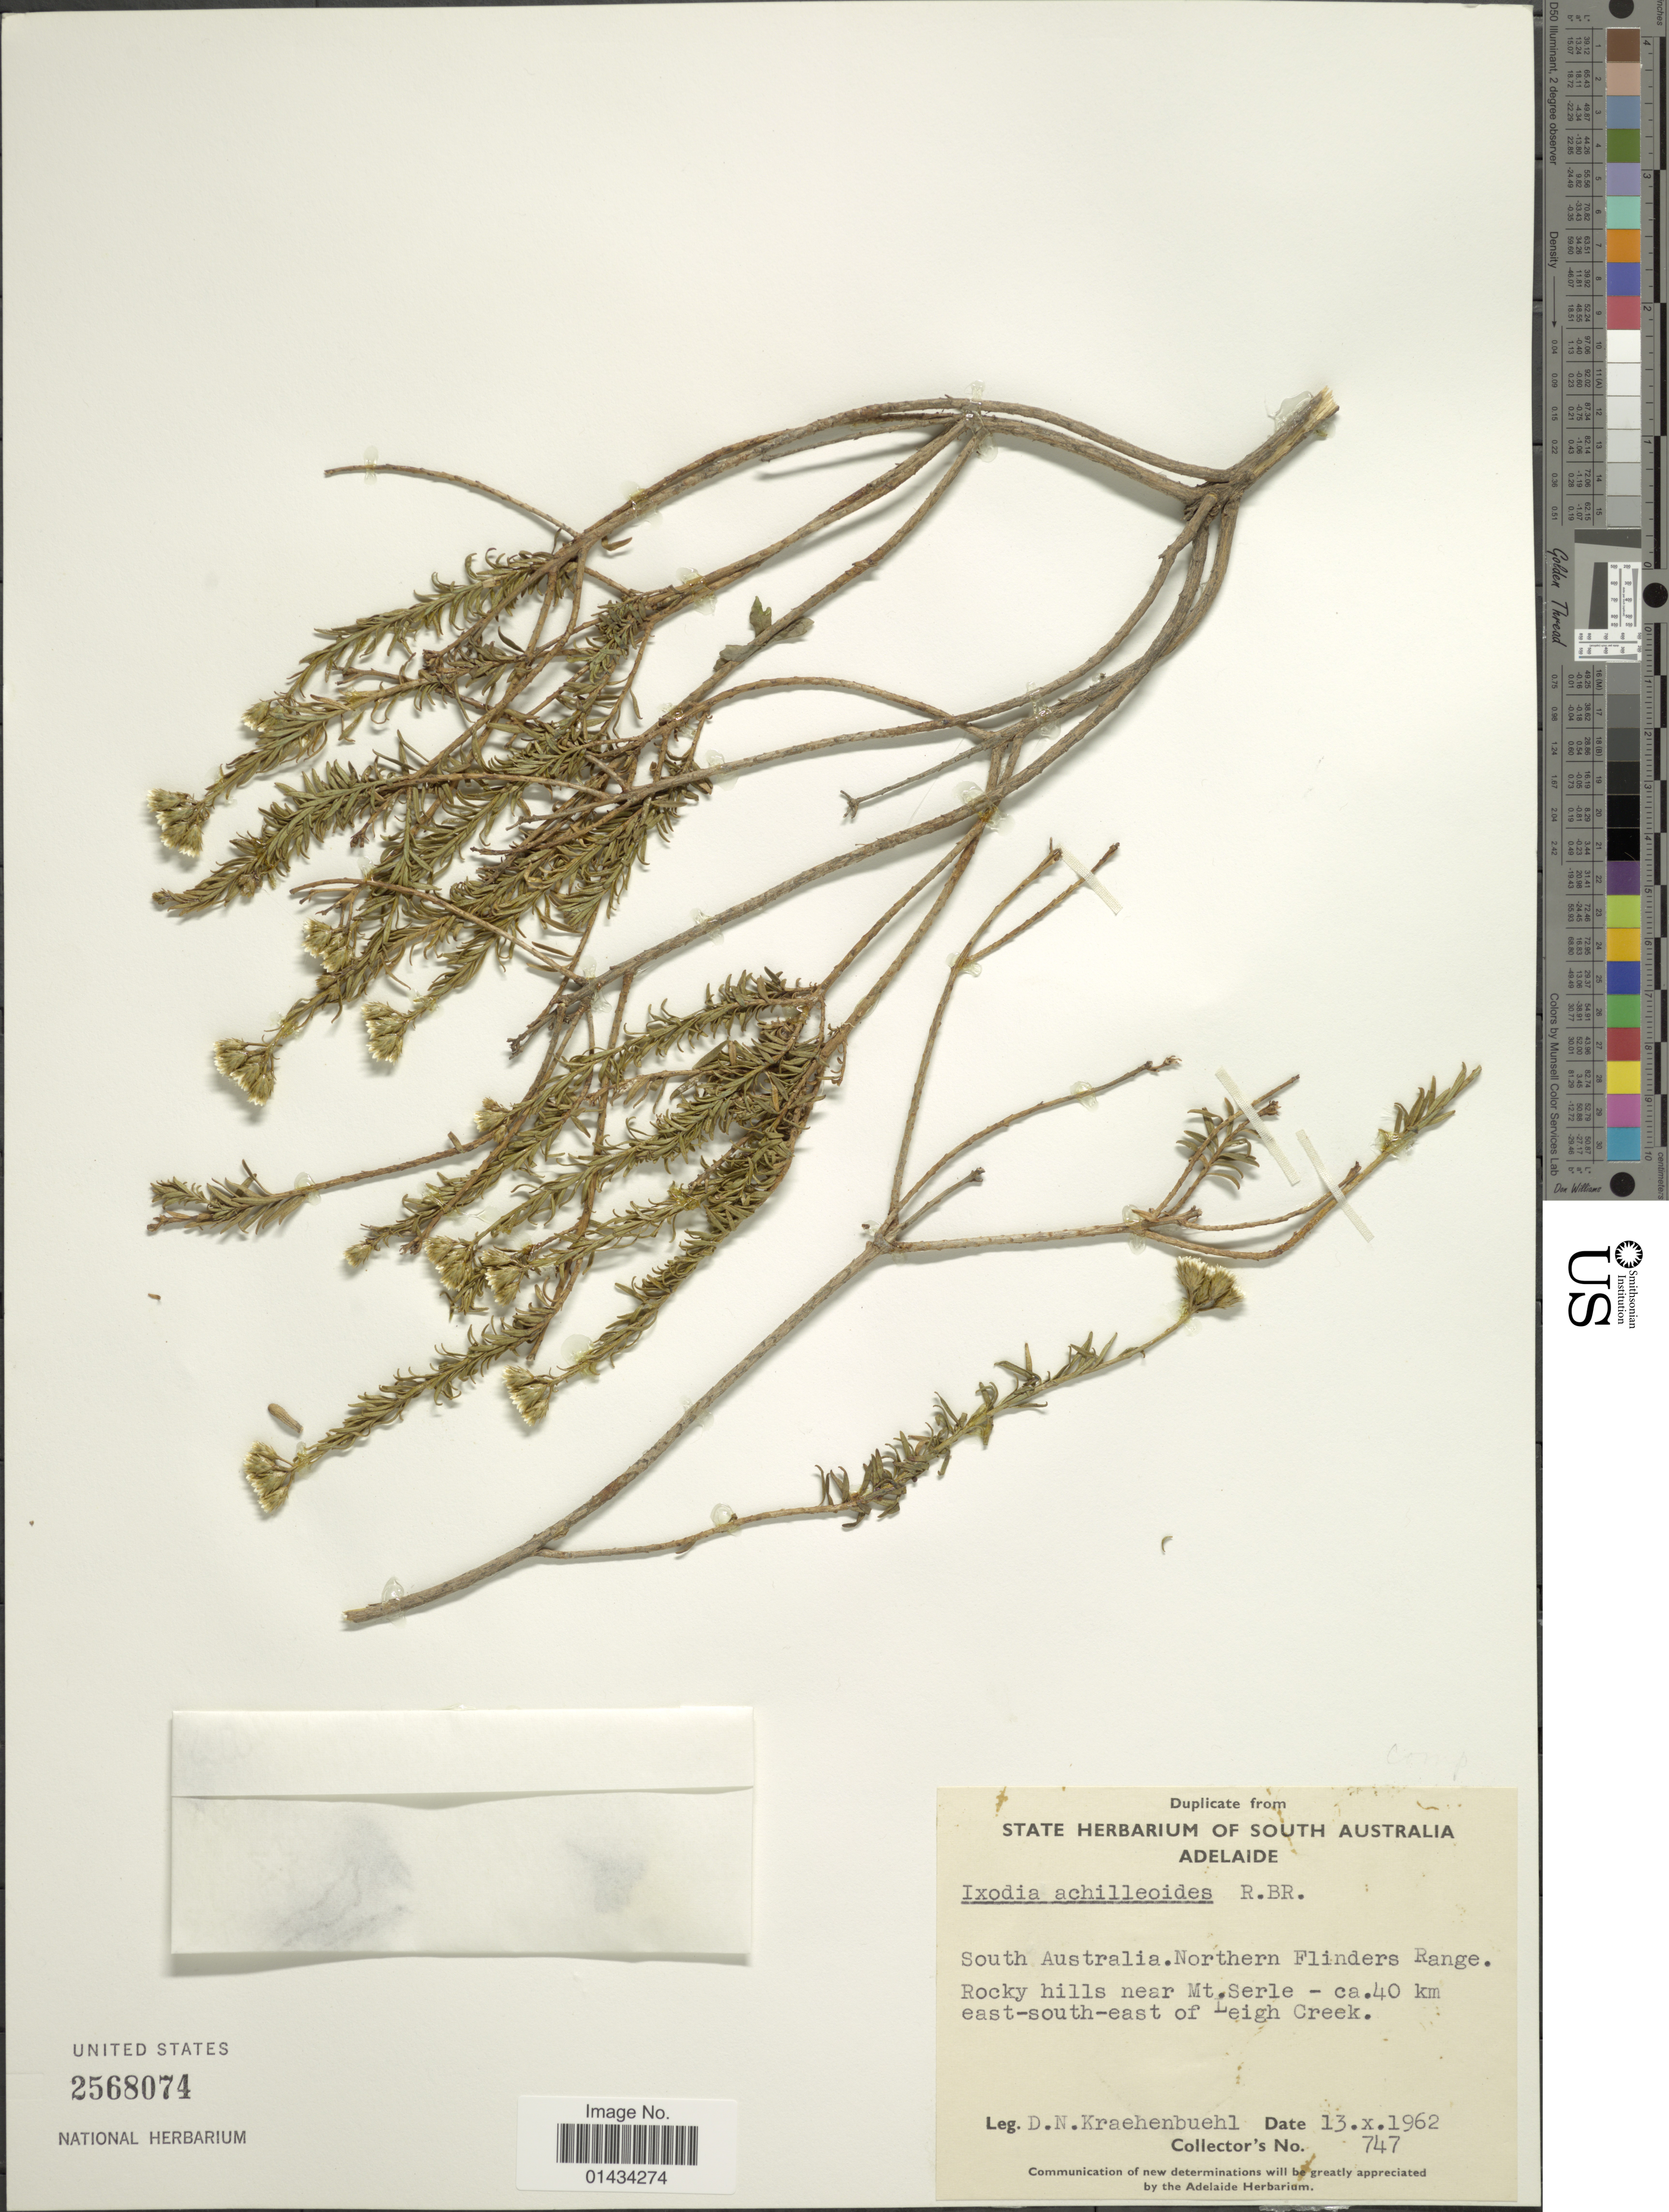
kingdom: Plantae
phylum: Tracheophyta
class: Magnoliopsida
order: Asterales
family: Asteraceae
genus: Ixodia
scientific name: Ixodia achillaeoides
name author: R. Br.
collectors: D. Kraehenbuehl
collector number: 747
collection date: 1962-10-13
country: Australia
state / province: South Australia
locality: Northern Flinders Range, rocky hills near Mt. Serle, ca. 40 km east-south-east of Leigh Creek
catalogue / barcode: US 2568074